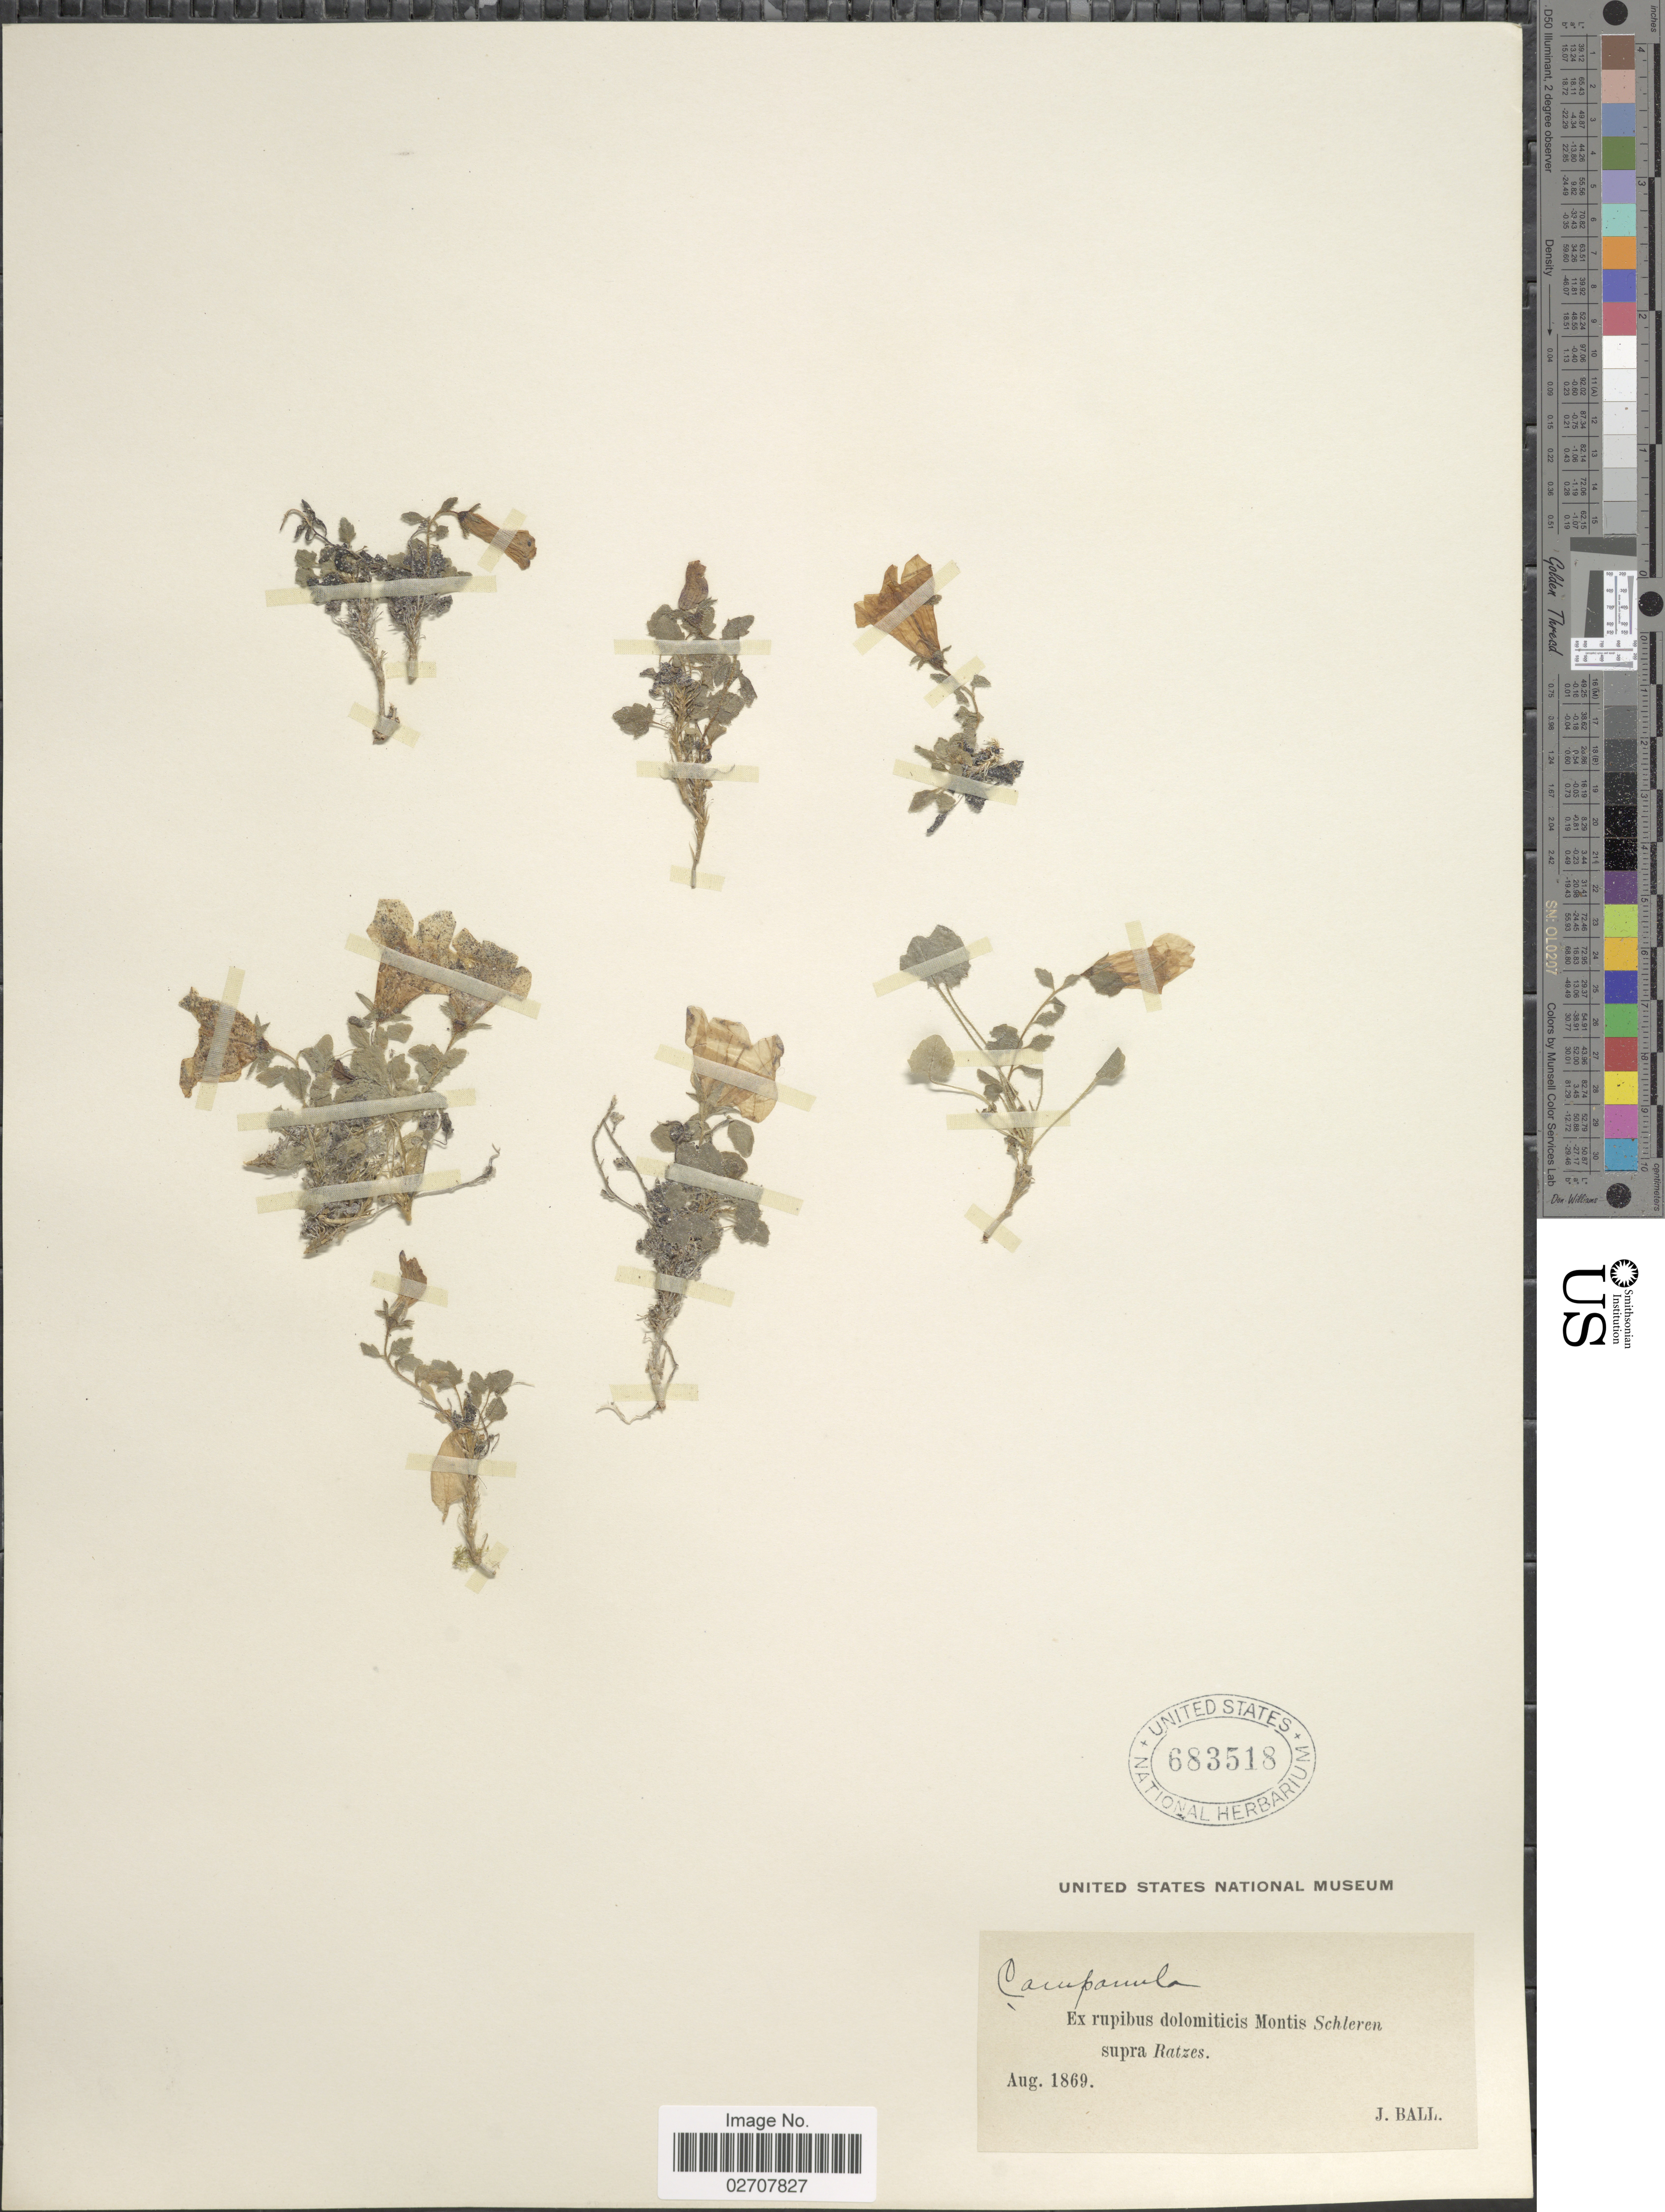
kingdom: Plantae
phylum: Tracheophyta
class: Magnoliopsida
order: Asterales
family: Campanulaceae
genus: Campanula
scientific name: Campanula morettiana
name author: Rchb.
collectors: J. Ball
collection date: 1869-08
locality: Ex rupibus dolomiticis Montis Schleren supra Ratzes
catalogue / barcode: US 683518